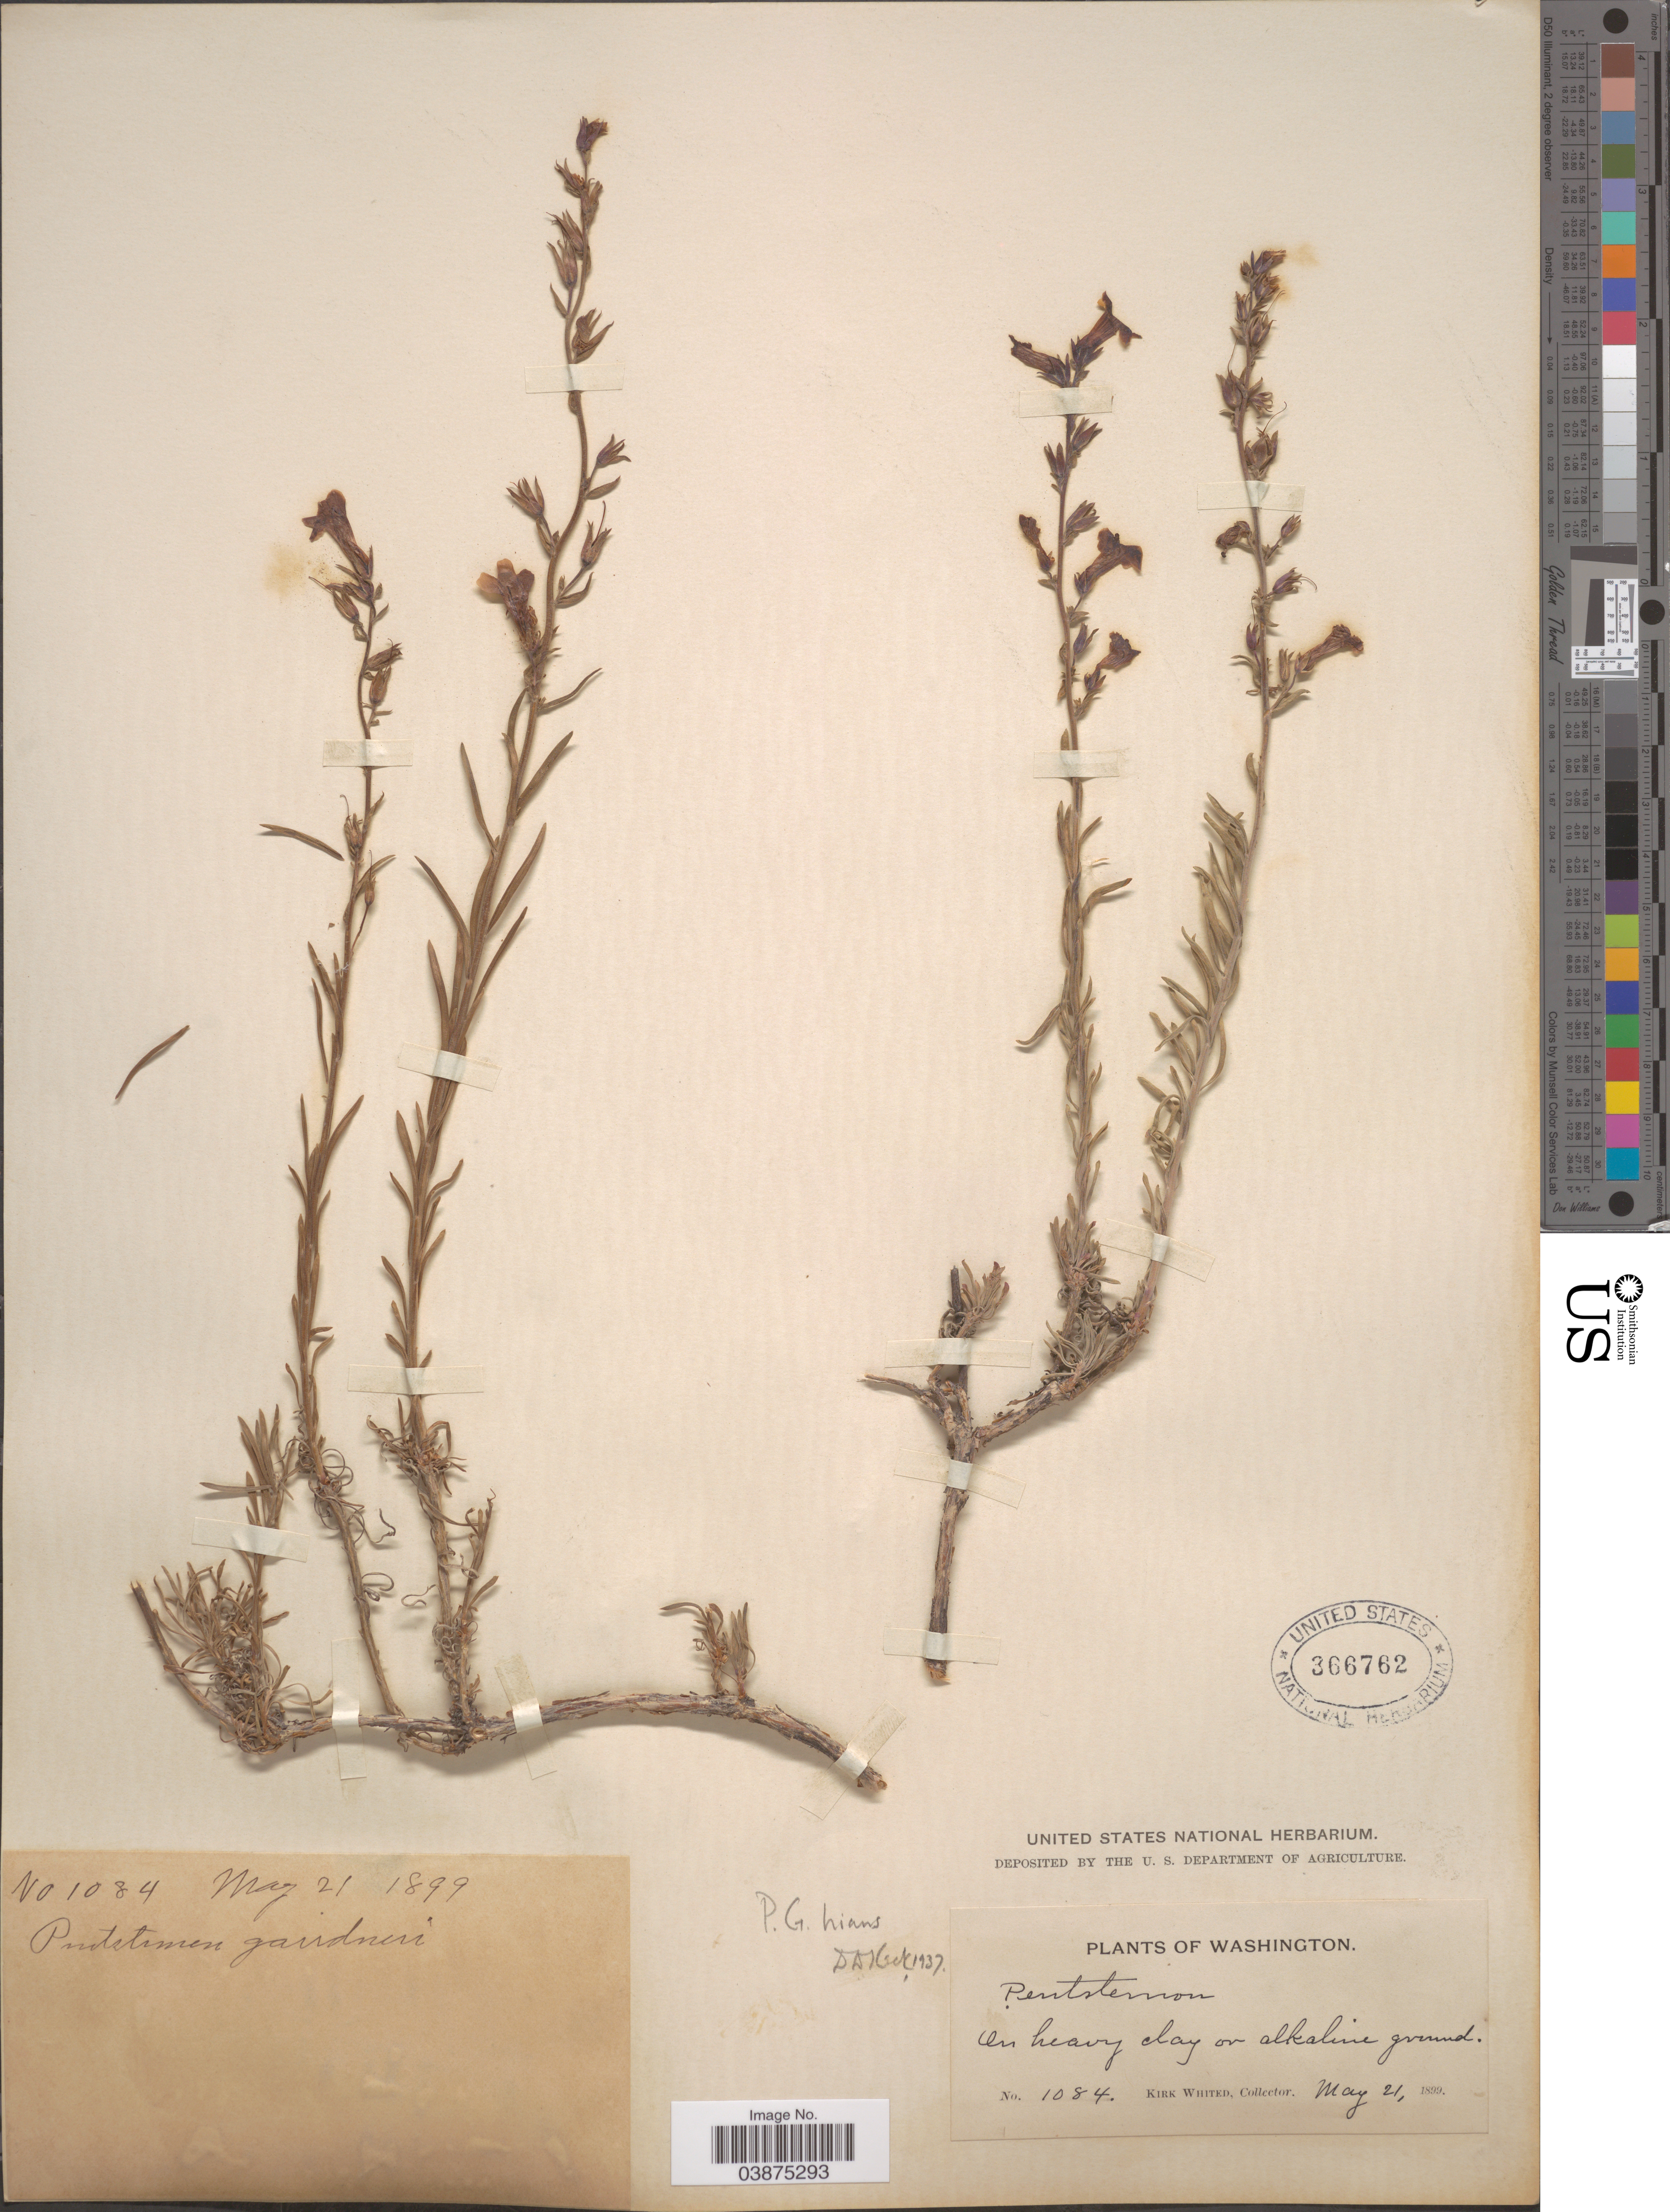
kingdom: Plantae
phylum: Tracheophyta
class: Magnoliopsida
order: Lamiales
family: Plantaginaceae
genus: Penstemon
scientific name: Penstemon gairdneri subsp. hians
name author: (Piper) D.D. Keck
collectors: K. Whited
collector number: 1084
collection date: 1899-05-21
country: United States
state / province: Washington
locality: On heavy clay on alkaline ground.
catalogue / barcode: US 366762